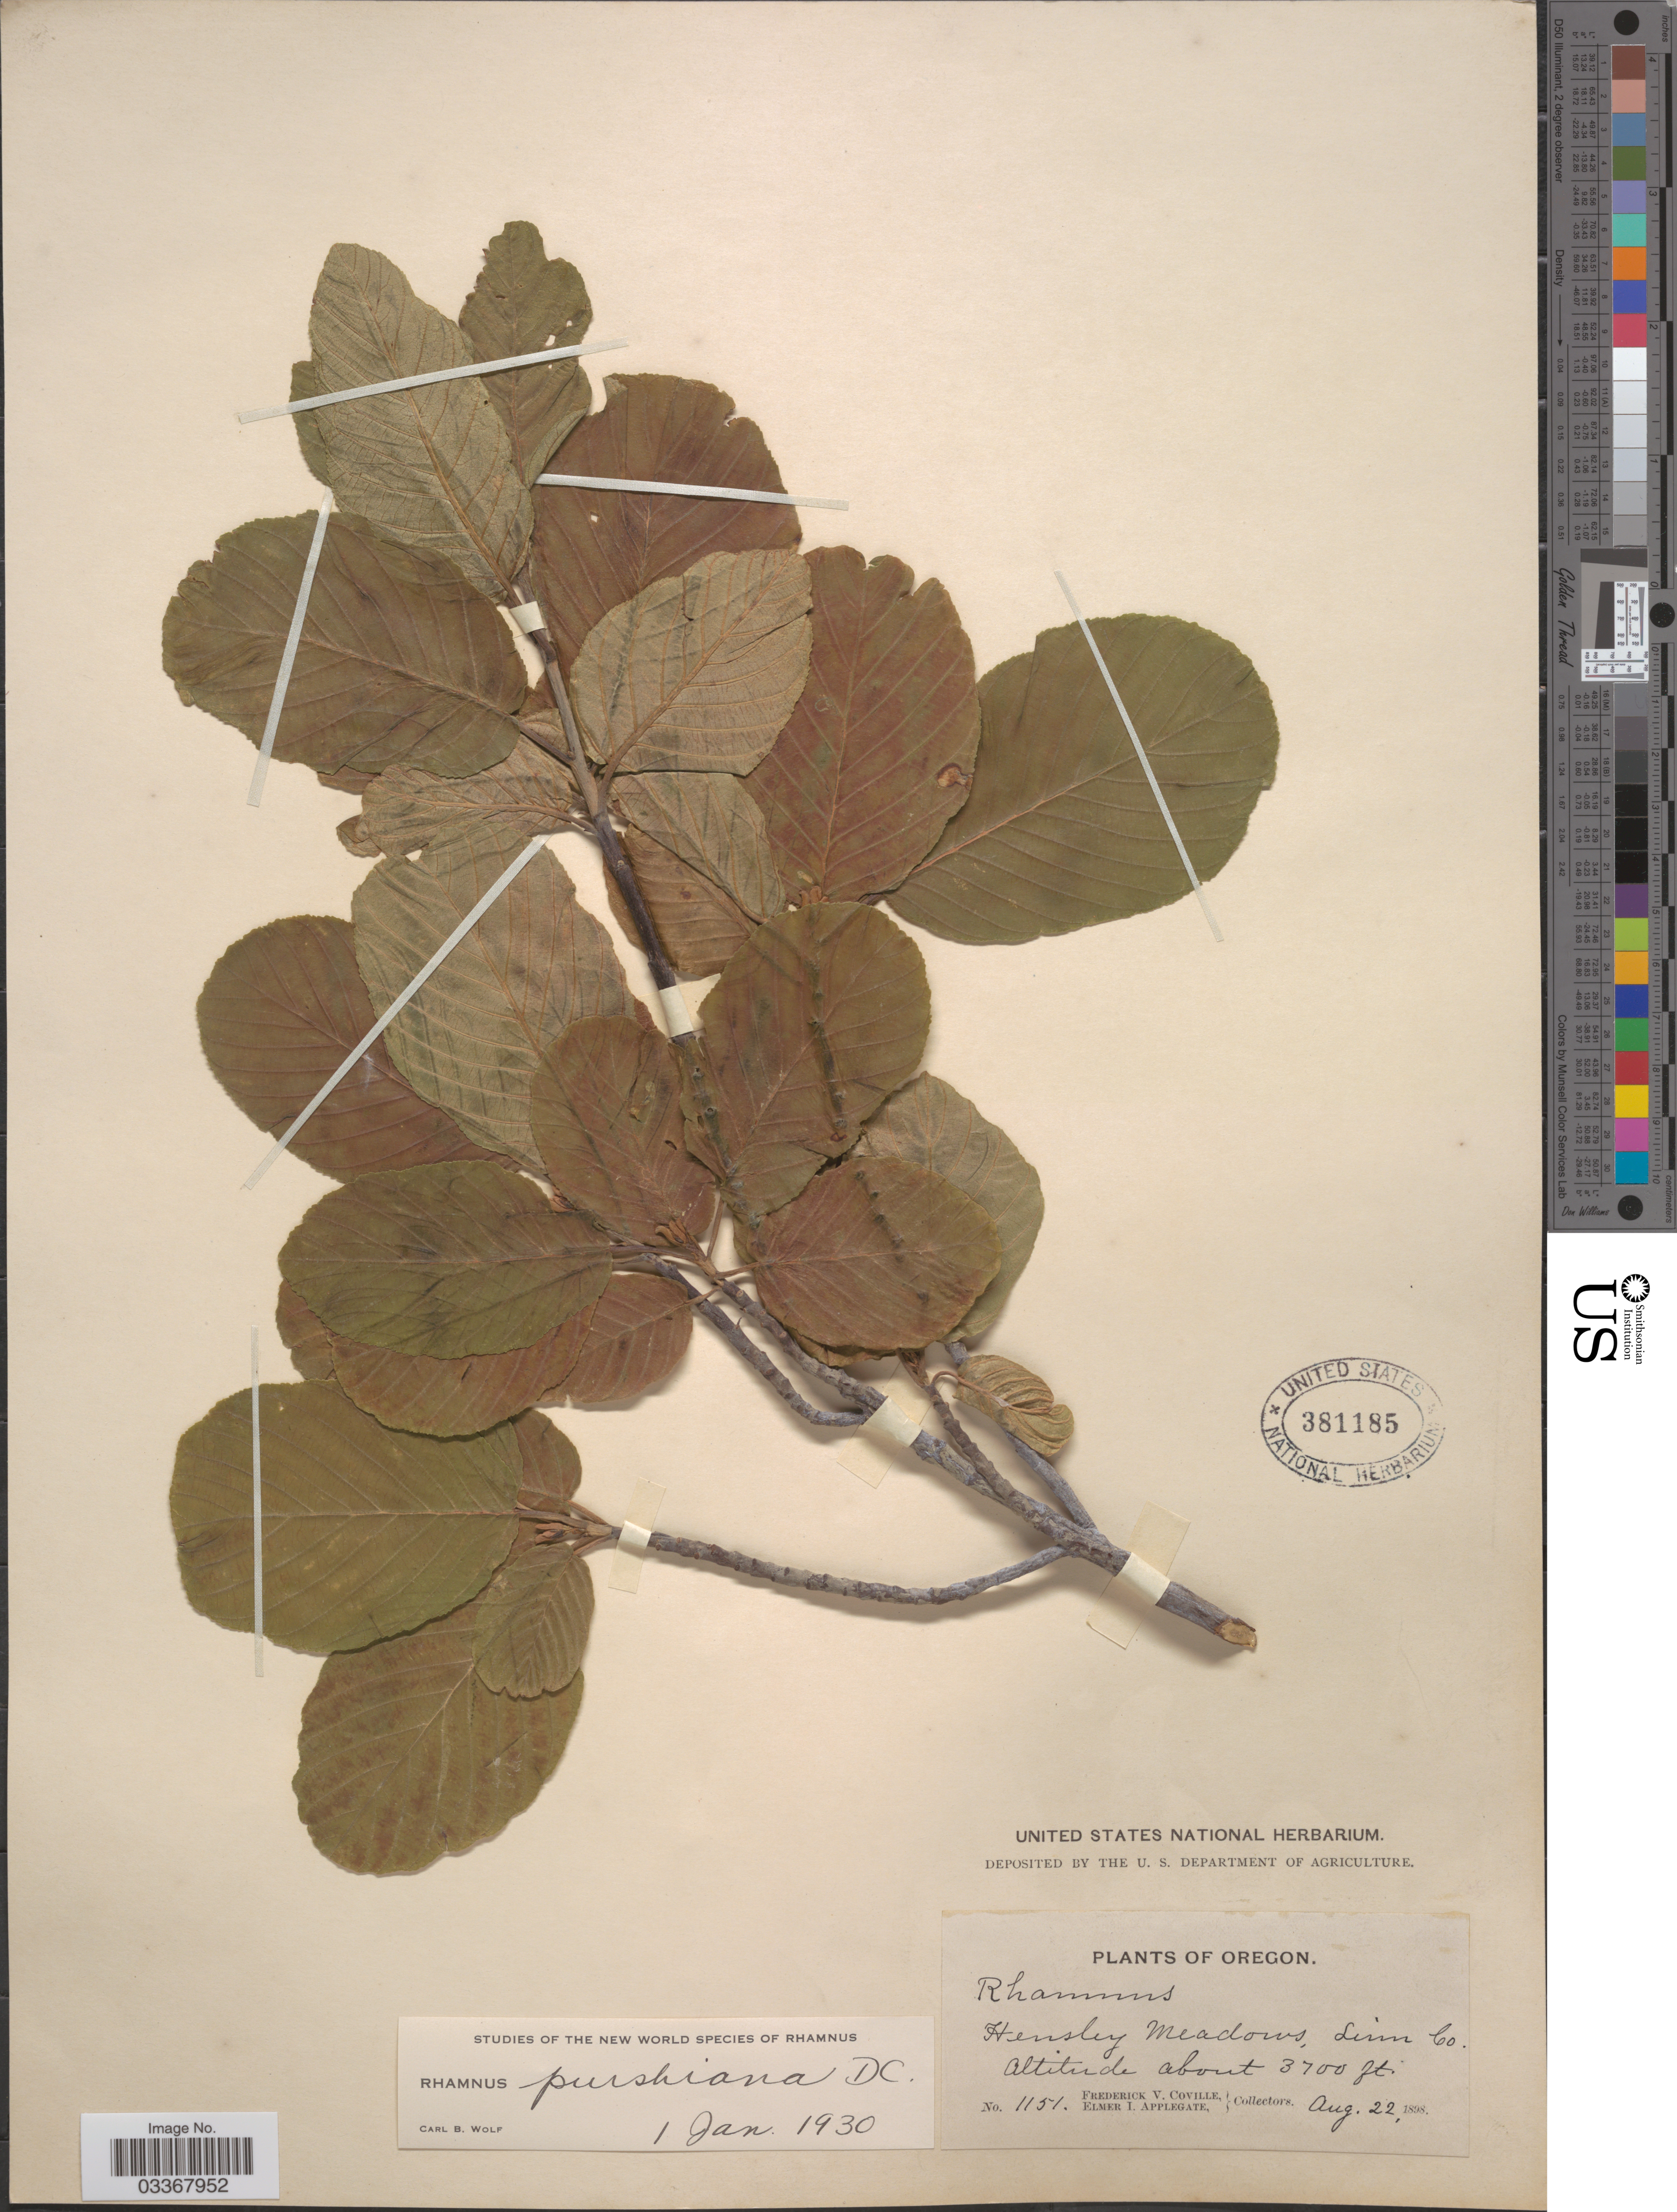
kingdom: Plantae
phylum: Tracheophyta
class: Magnoliopsida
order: Rosales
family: Rhamnaceae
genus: Frangula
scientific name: Frangula purshiana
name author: (DC.) A. Gray ex J.G. Cooper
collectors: F. V. Coville & E. I. Applegate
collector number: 1151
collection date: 1898-08-22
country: United States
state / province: Oregon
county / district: Linn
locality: Hensley Meadows, Linn Co.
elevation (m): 1128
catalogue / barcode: US 381185